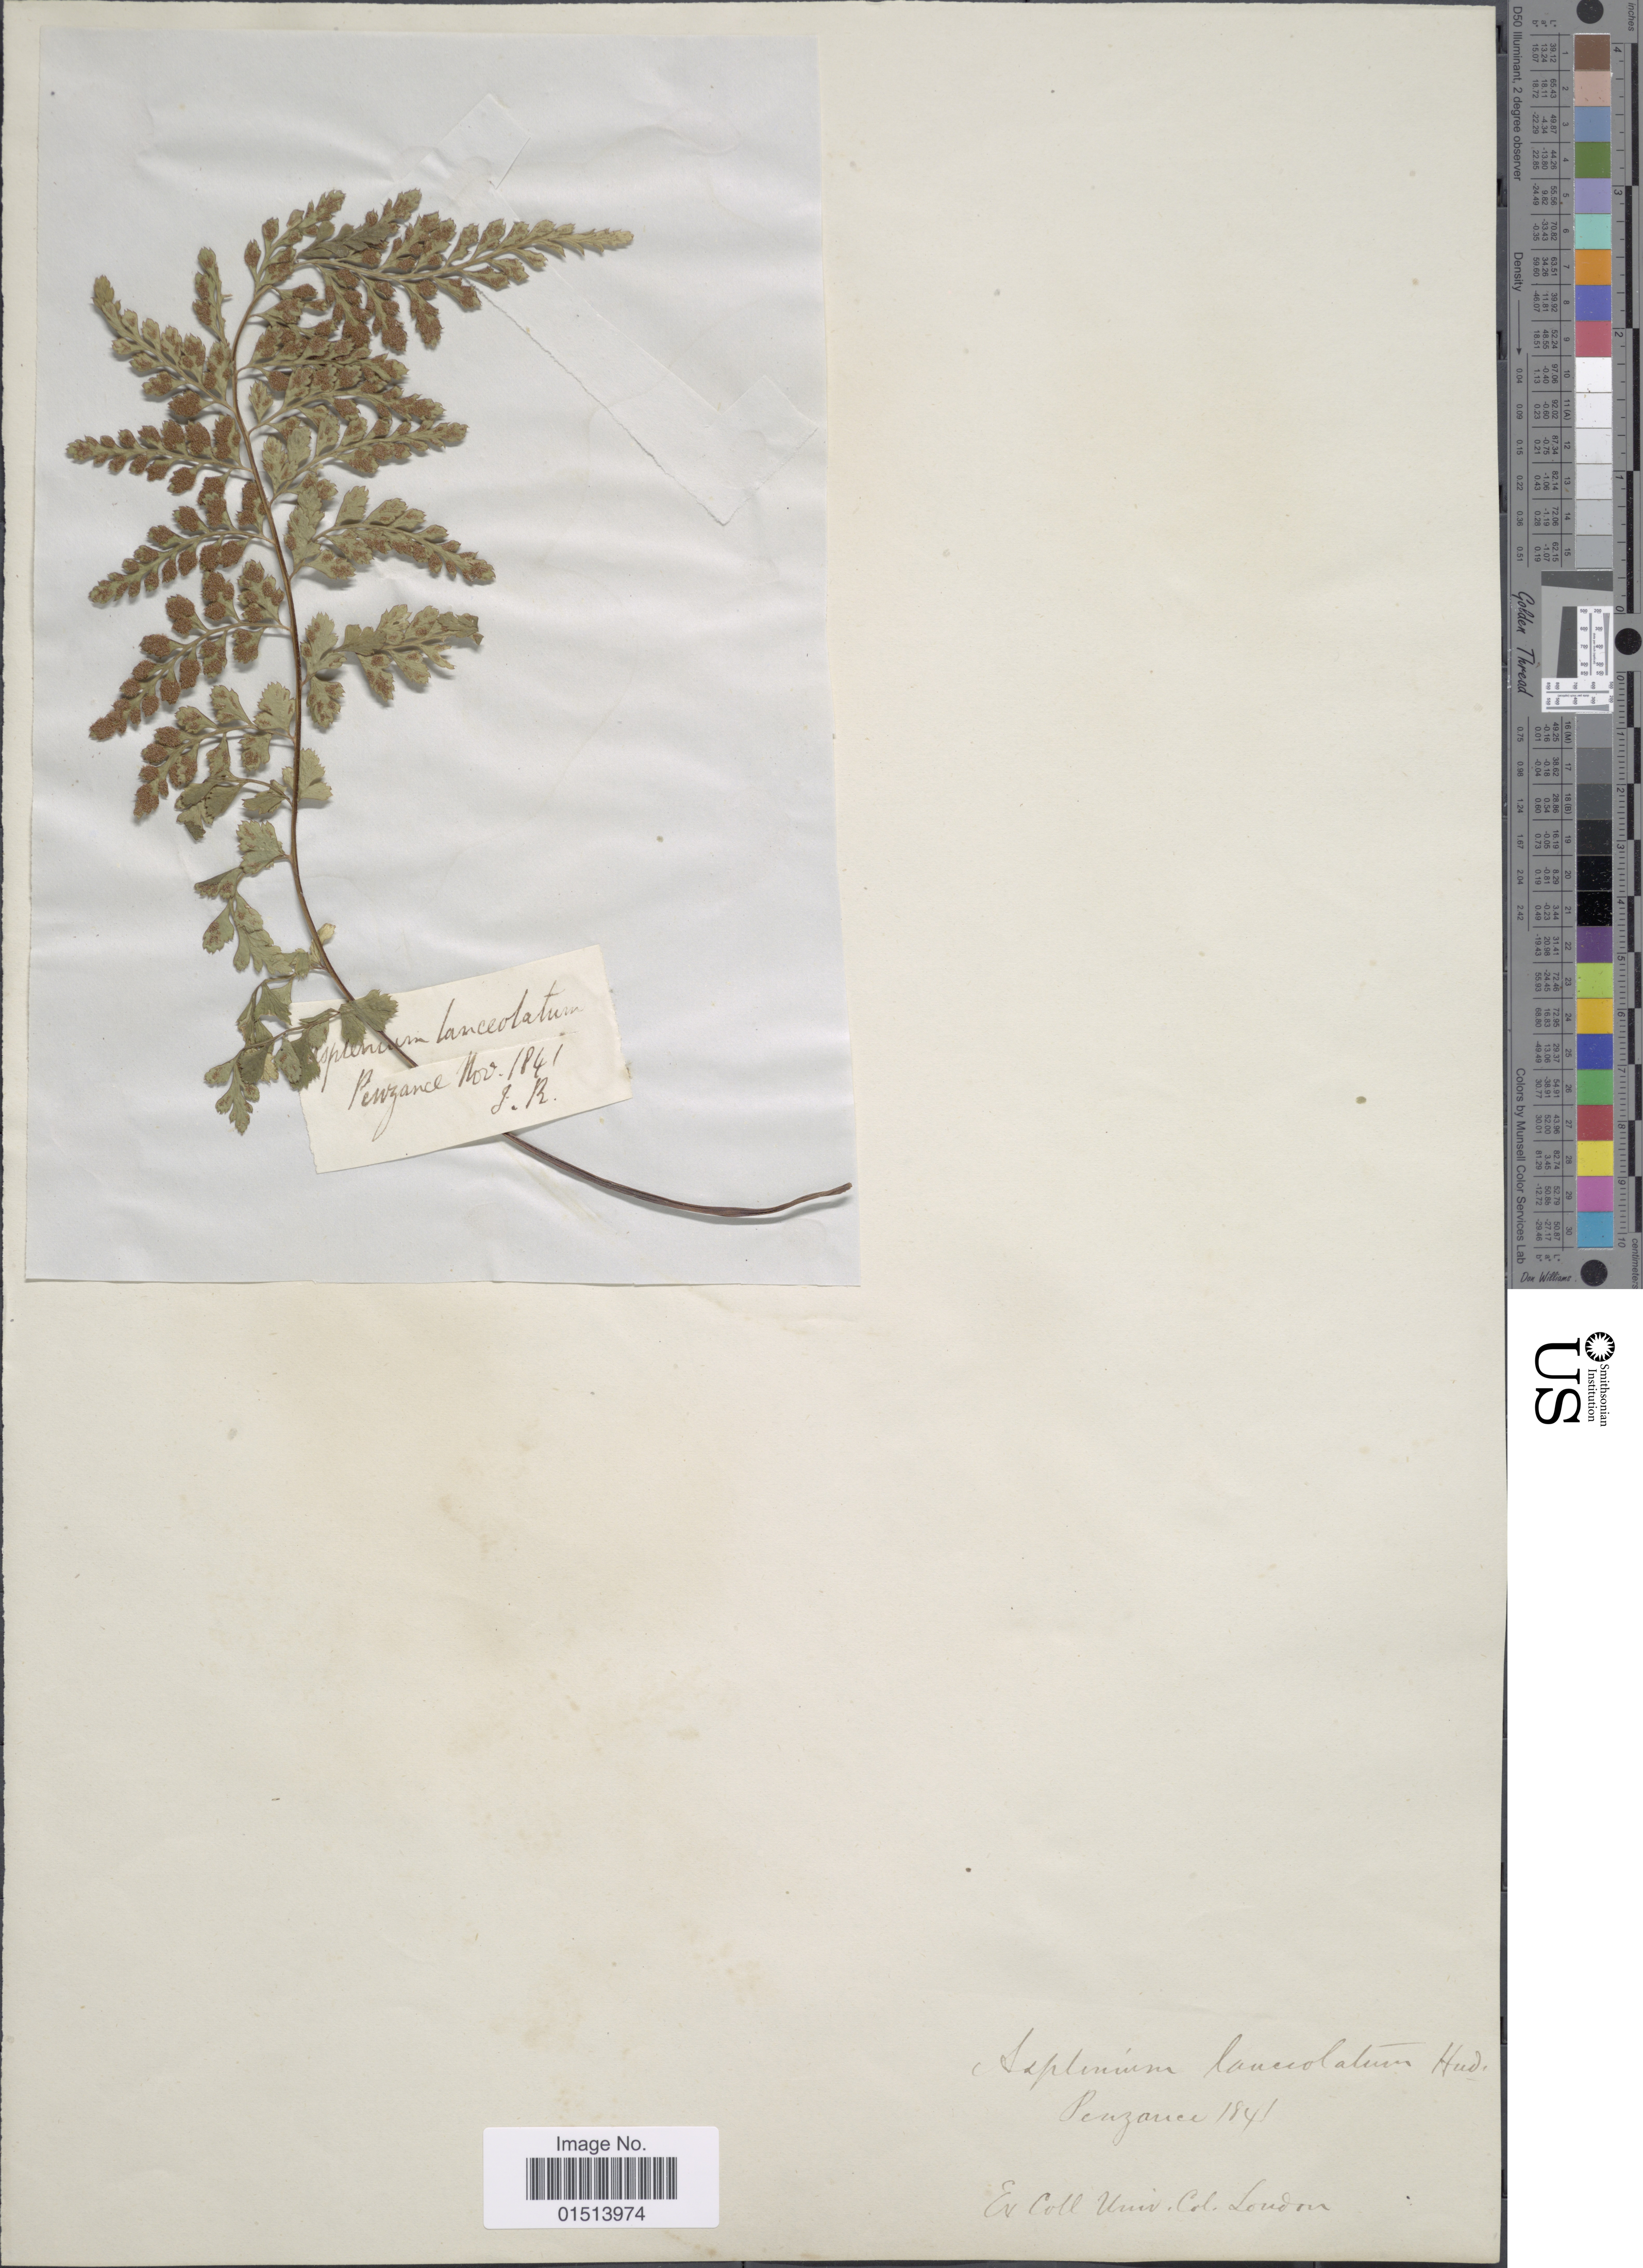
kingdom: Plantae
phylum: Tracheophyta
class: Polypodiopsida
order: Polypodiales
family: Aspleniaceae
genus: Asplenium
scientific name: Asplenium obovatum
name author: Viv.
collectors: I. R.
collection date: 1841-11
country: United Kingdom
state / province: England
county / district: Cornwall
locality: Penzance